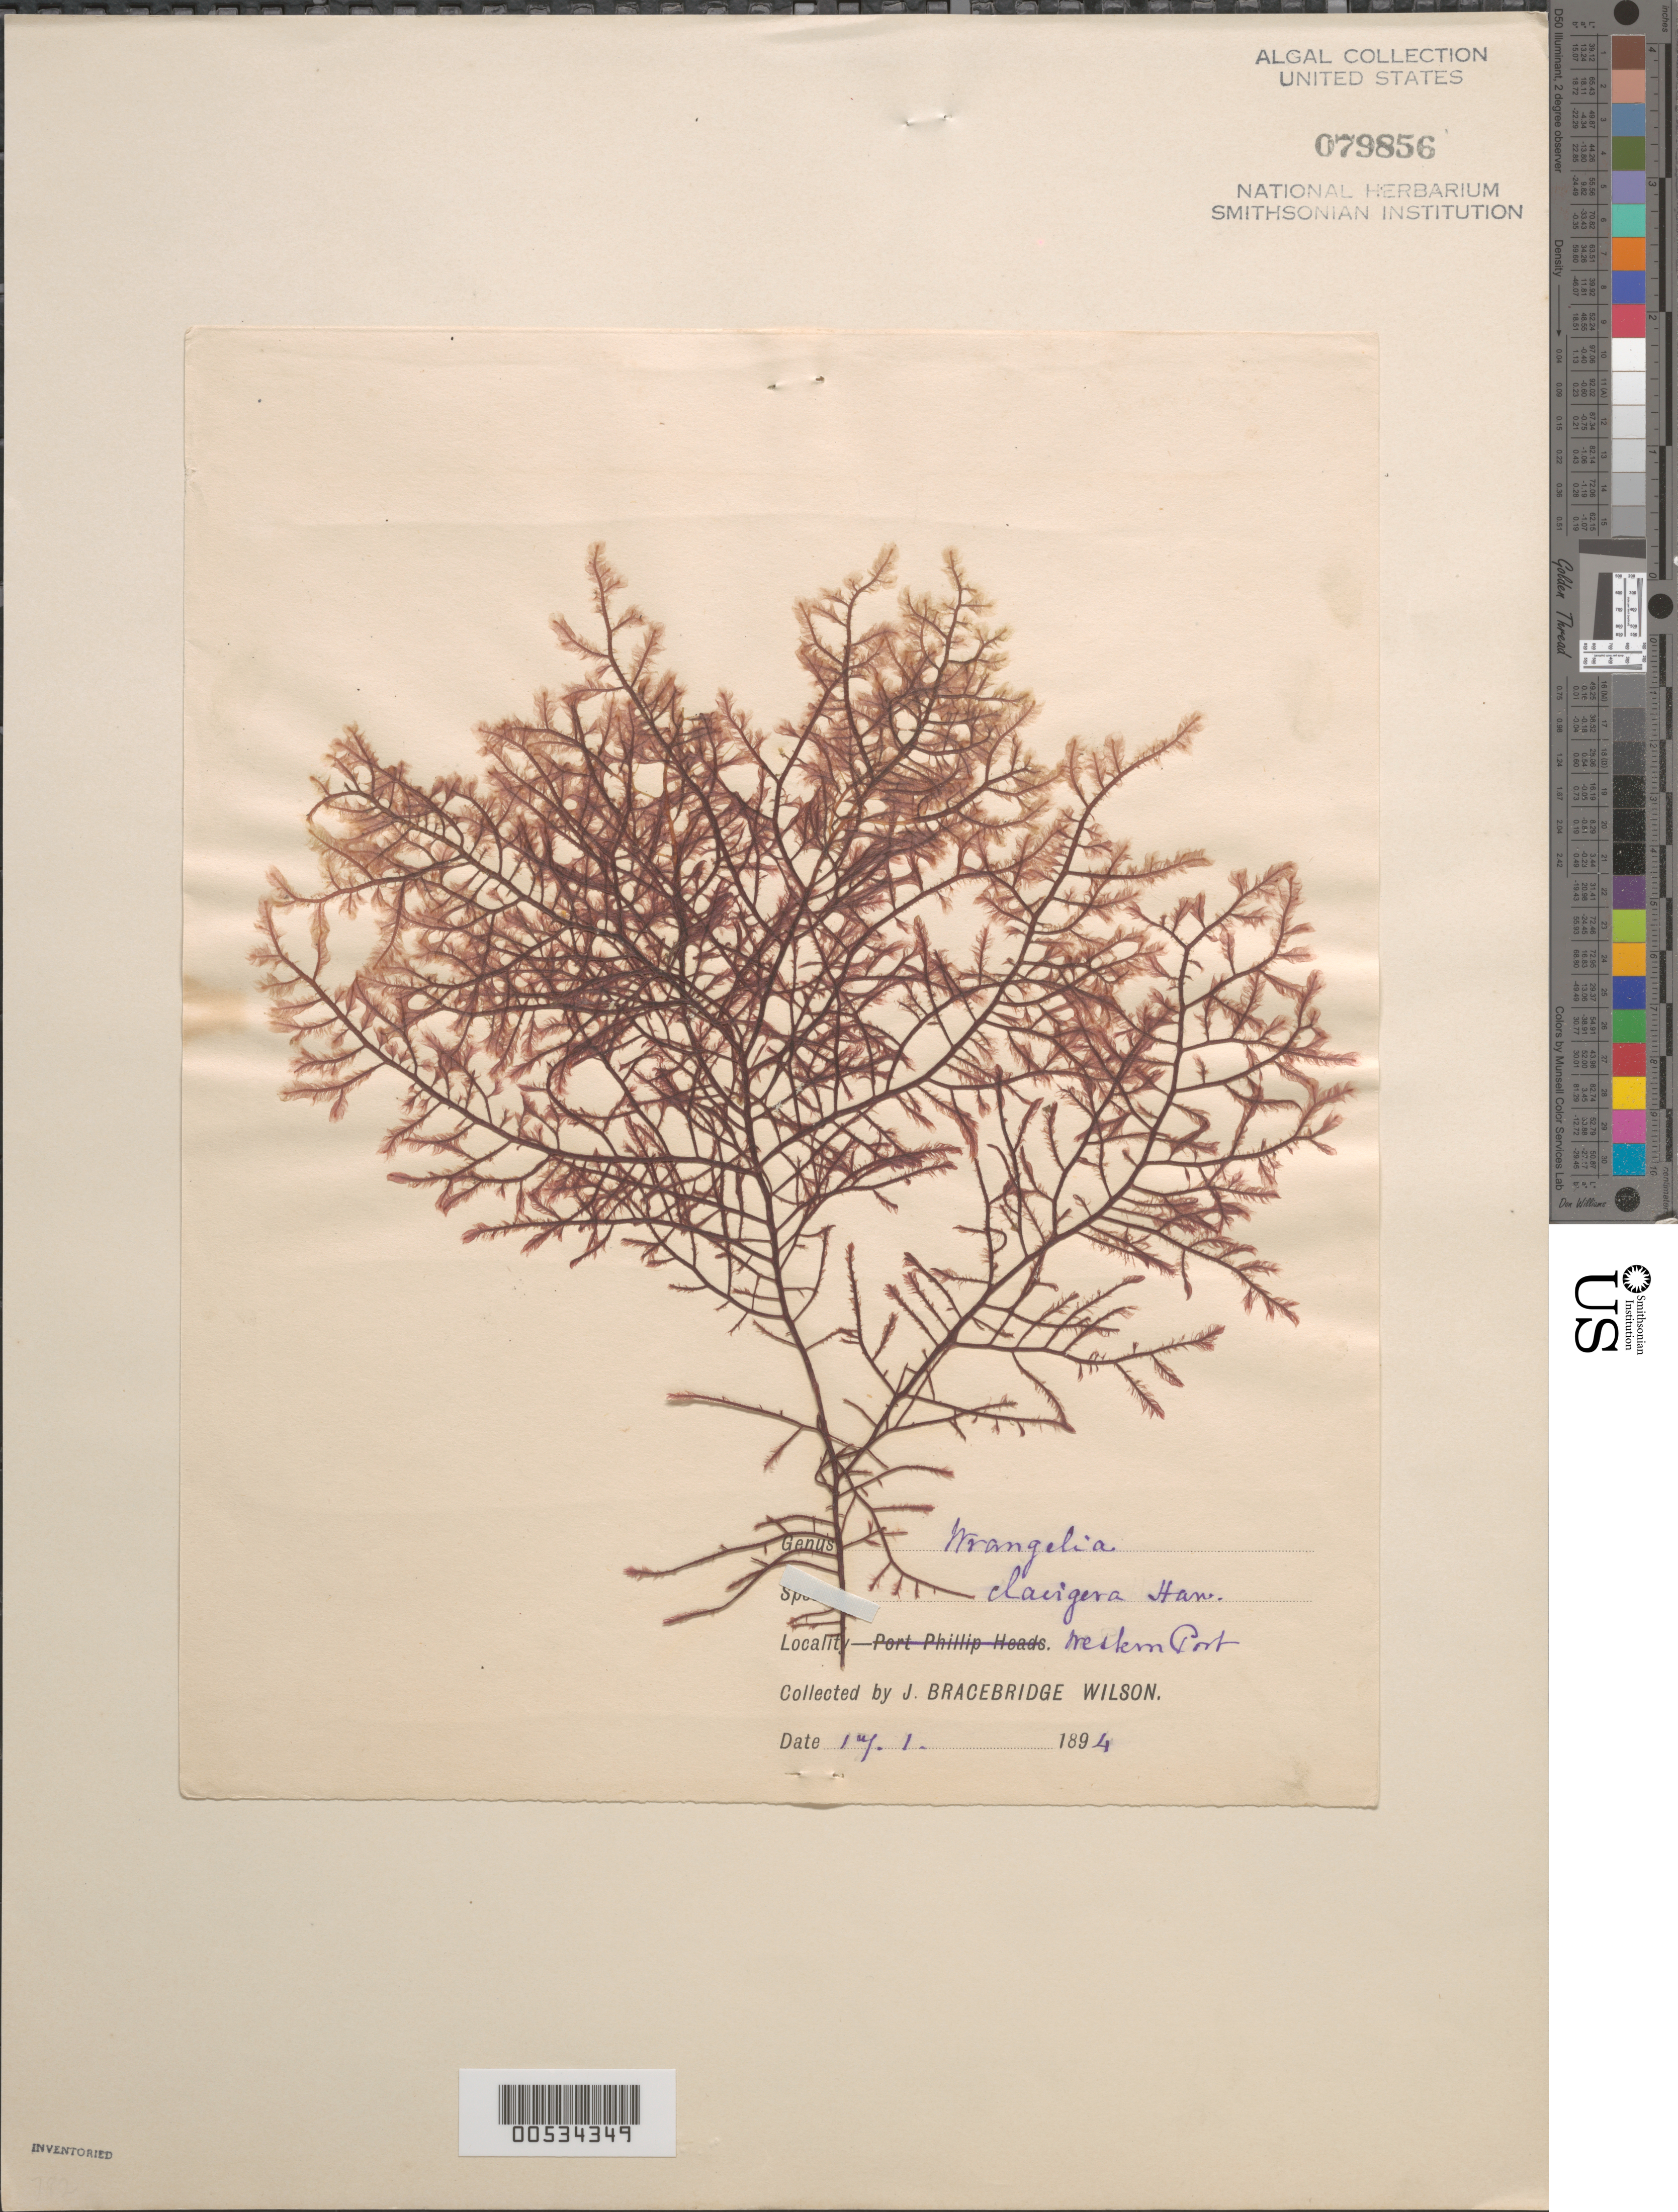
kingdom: Plantae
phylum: Rhodophyta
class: Florideophyceae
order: Ceramiales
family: Wrangeliaceae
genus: Wrangelia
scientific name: Wrangelia nobilis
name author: Hook. f. & Harv.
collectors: J. B. Wilson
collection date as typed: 17 Jan 1894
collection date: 1894-01-17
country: Australia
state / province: Victoria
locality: Western Port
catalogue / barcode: US 79856